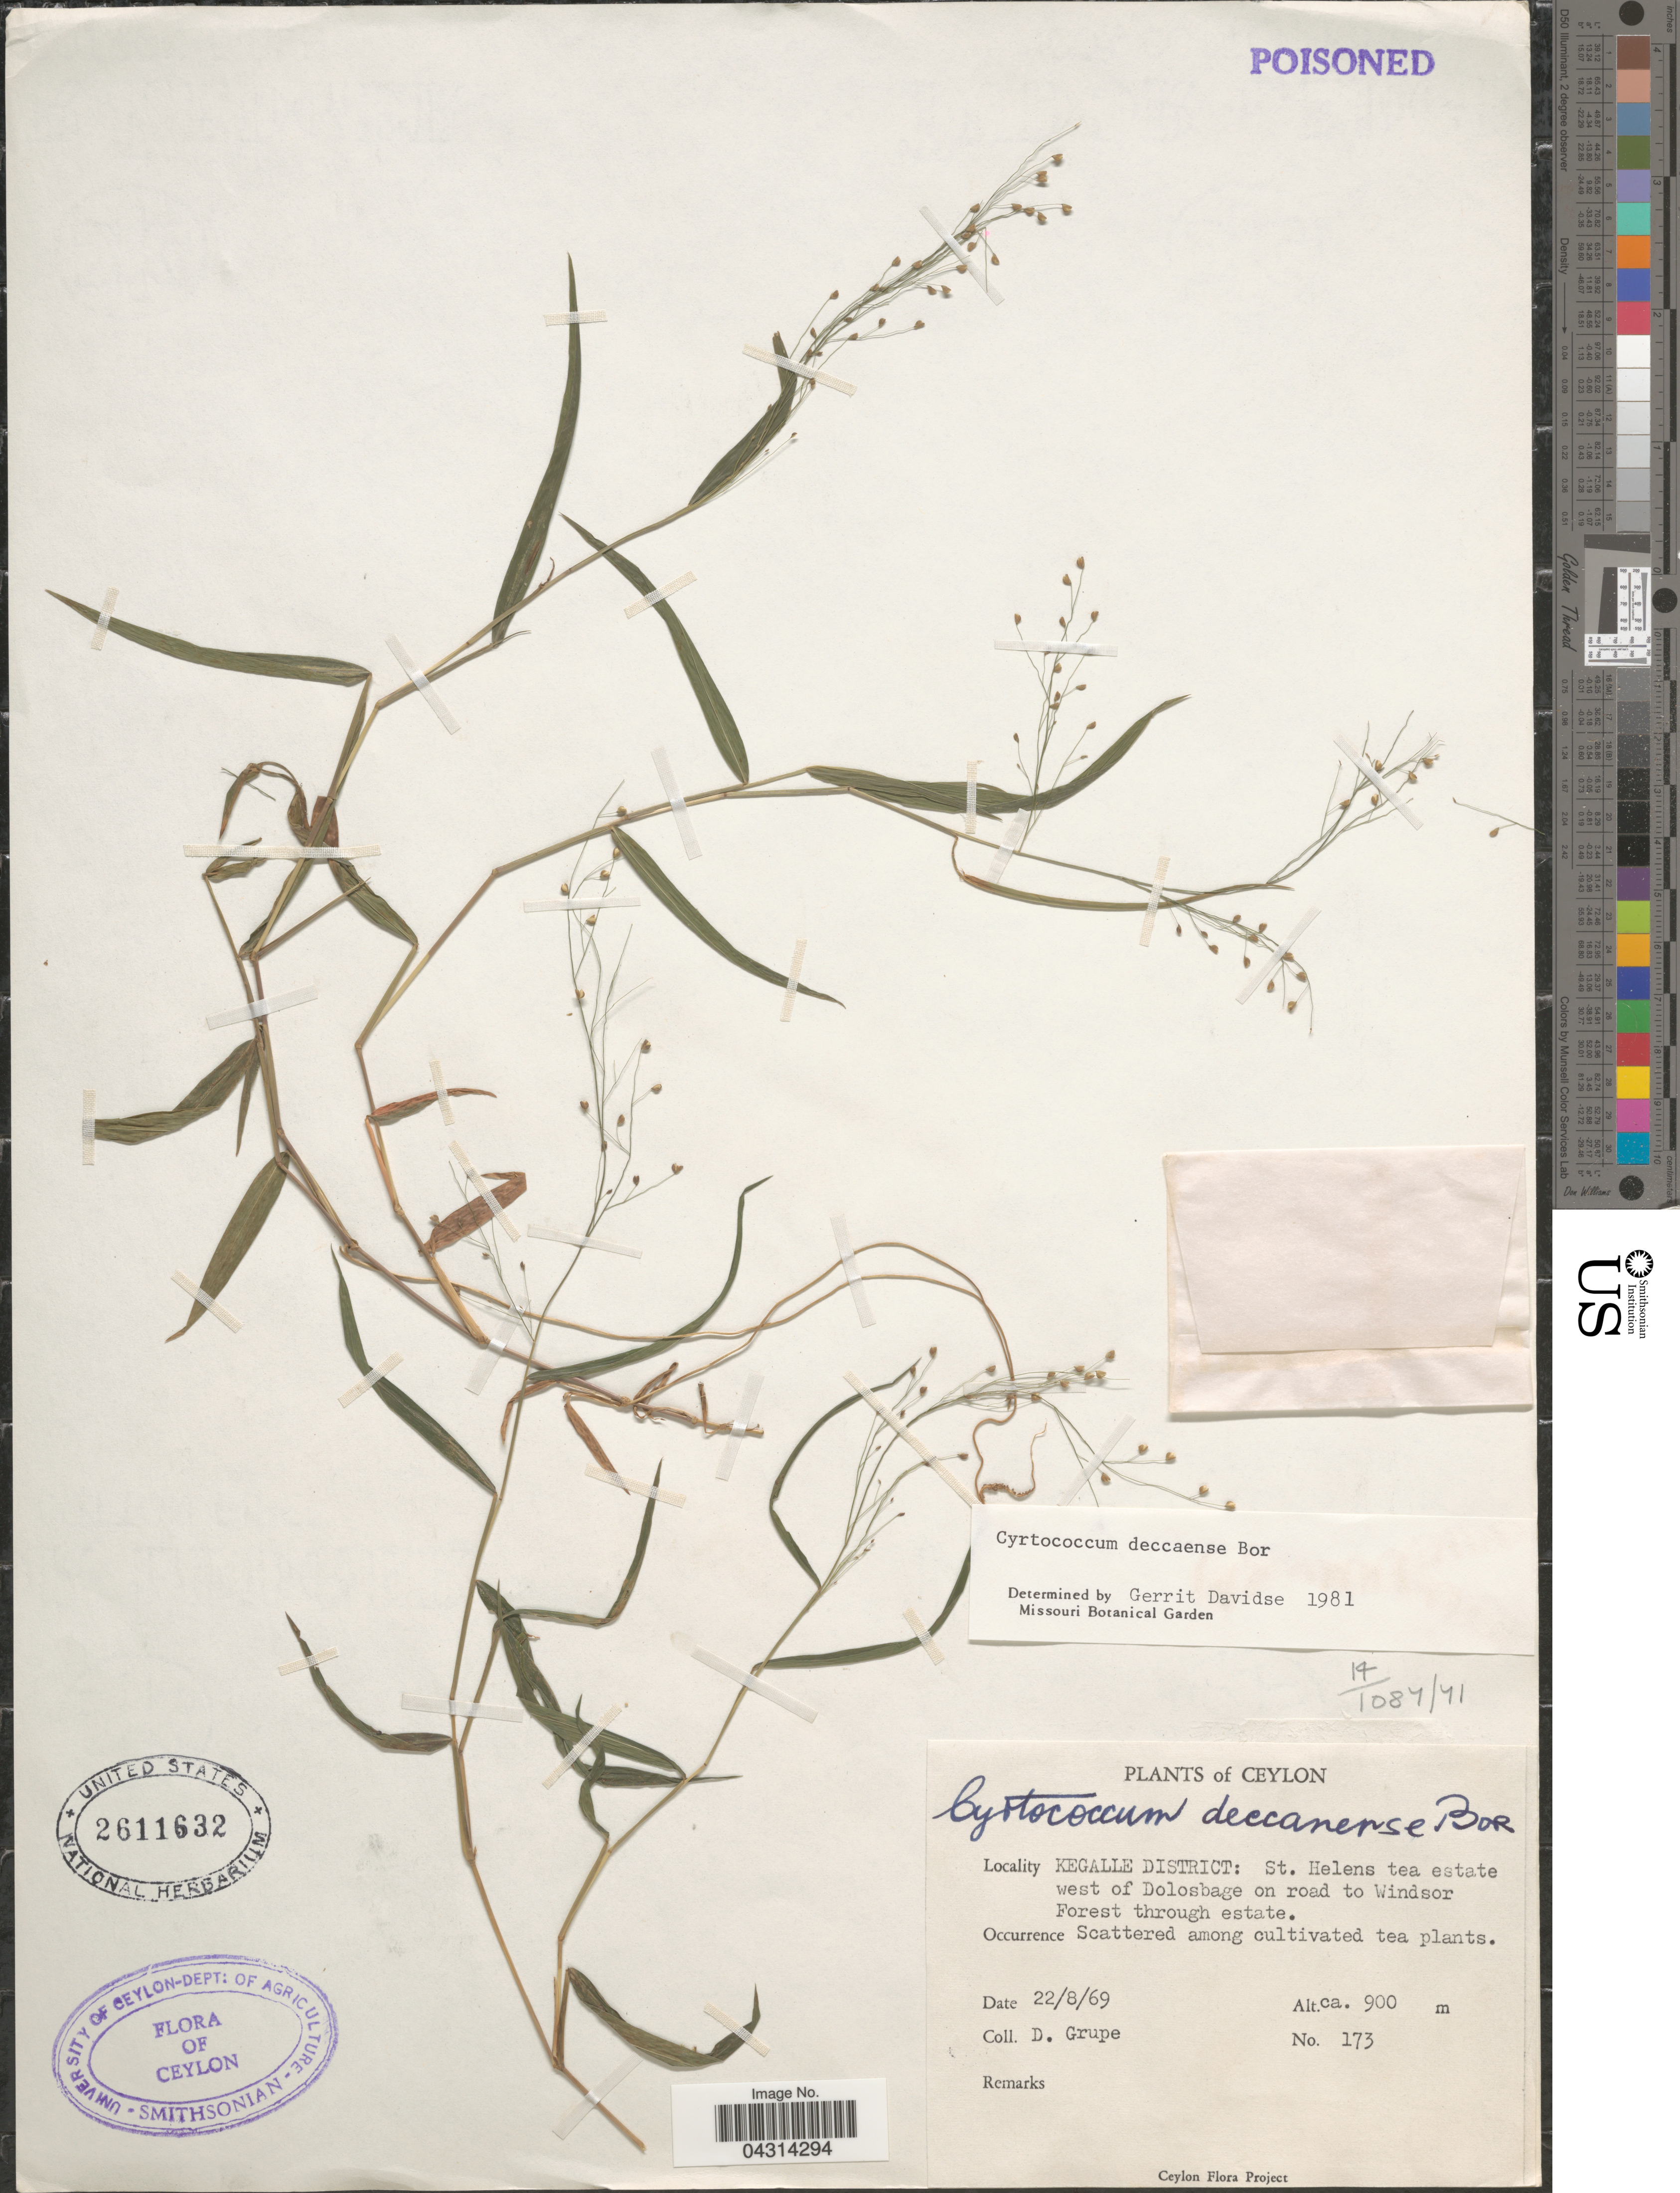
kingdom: Plantae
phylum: Tracheophyta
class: Liliopsida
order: Poales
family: Poaceae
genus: Cyrtococcum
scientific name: Cyrtococcum deccanense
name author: Bor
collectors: D. Grupe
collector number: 173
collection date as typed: Transcribed d/m/y: 22/8/69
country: Sri Lanka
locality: Ceylon. Kegalle District: St. Helens tea estate west of Dolosbage on road to Windsor Forest through estate. Scattered among cultivated tea plants.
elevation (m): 900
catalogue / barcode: US 2611632